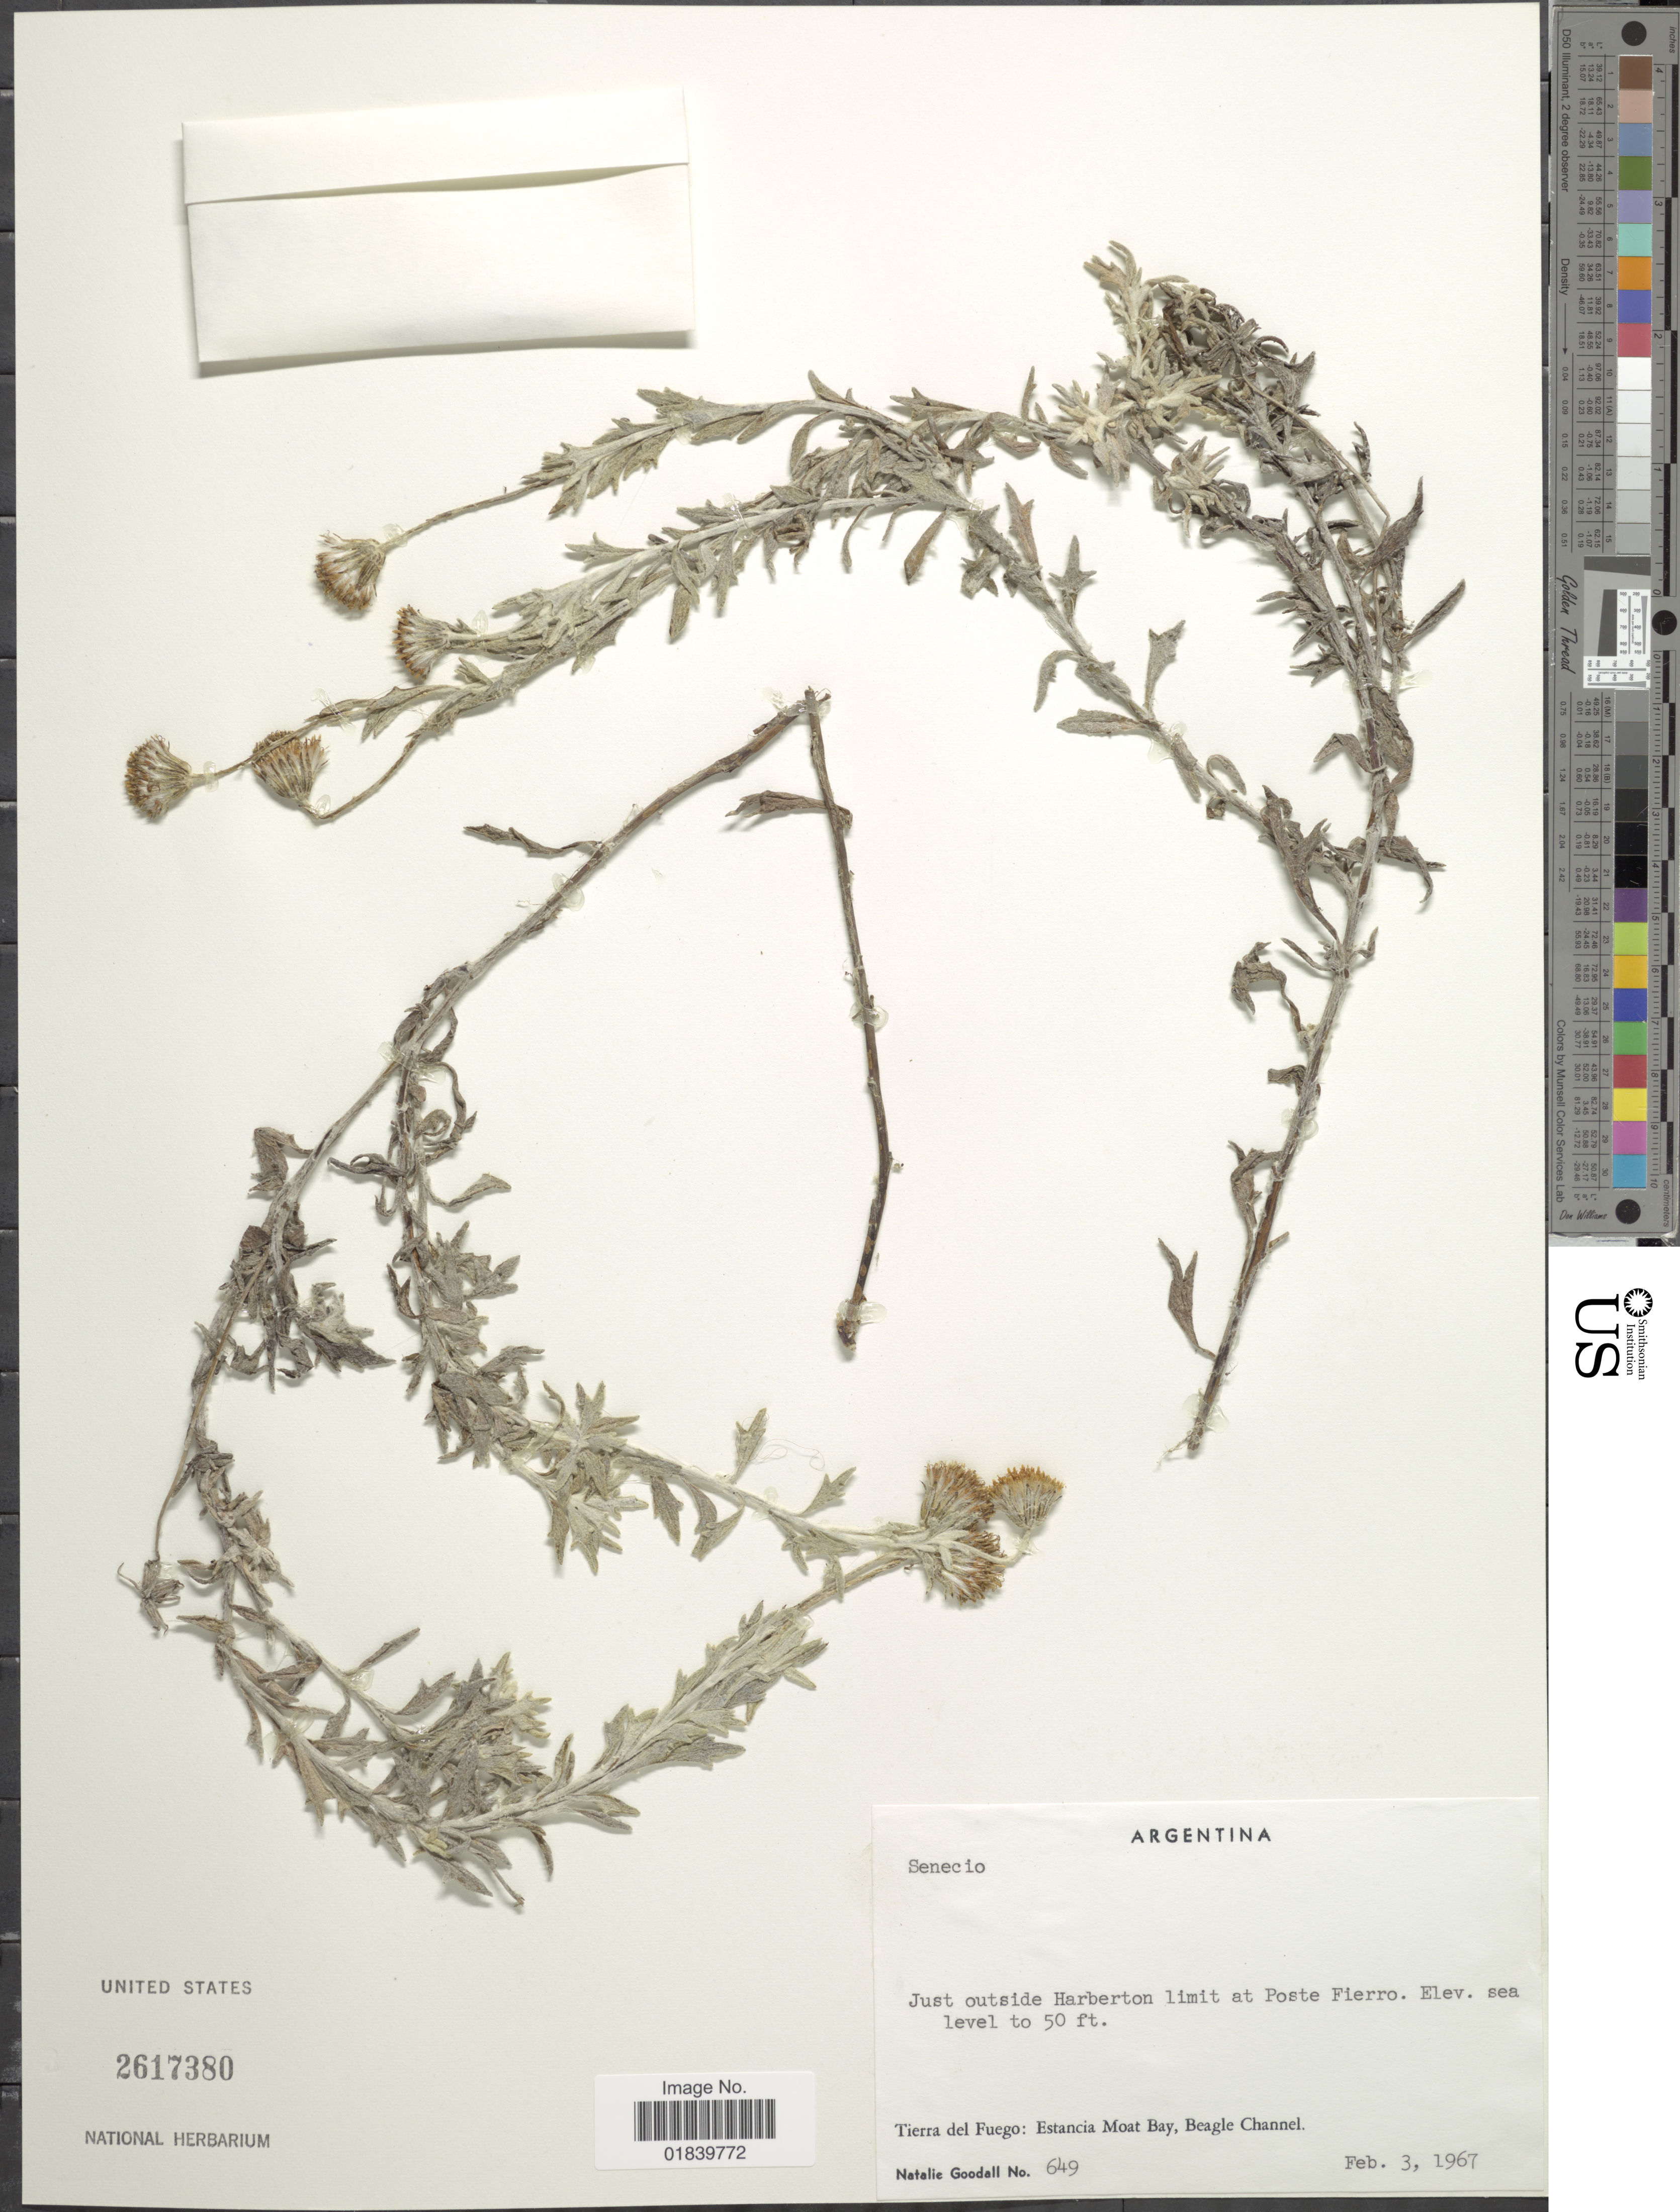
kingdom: Plantae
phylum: Tracheophyta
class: Magnoliopsida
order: Asterales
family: Asteraceae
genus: Senecio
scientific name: Senecio sp.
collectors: N. Goodall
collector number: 649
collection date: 1967-02-03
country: Argentina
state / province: Tierra del Fuego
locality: Estancia Moat Bay, Beagle Channel. Just outside Harberton Limit at Poste Fierro.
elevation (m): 0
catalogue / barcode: US 2617380